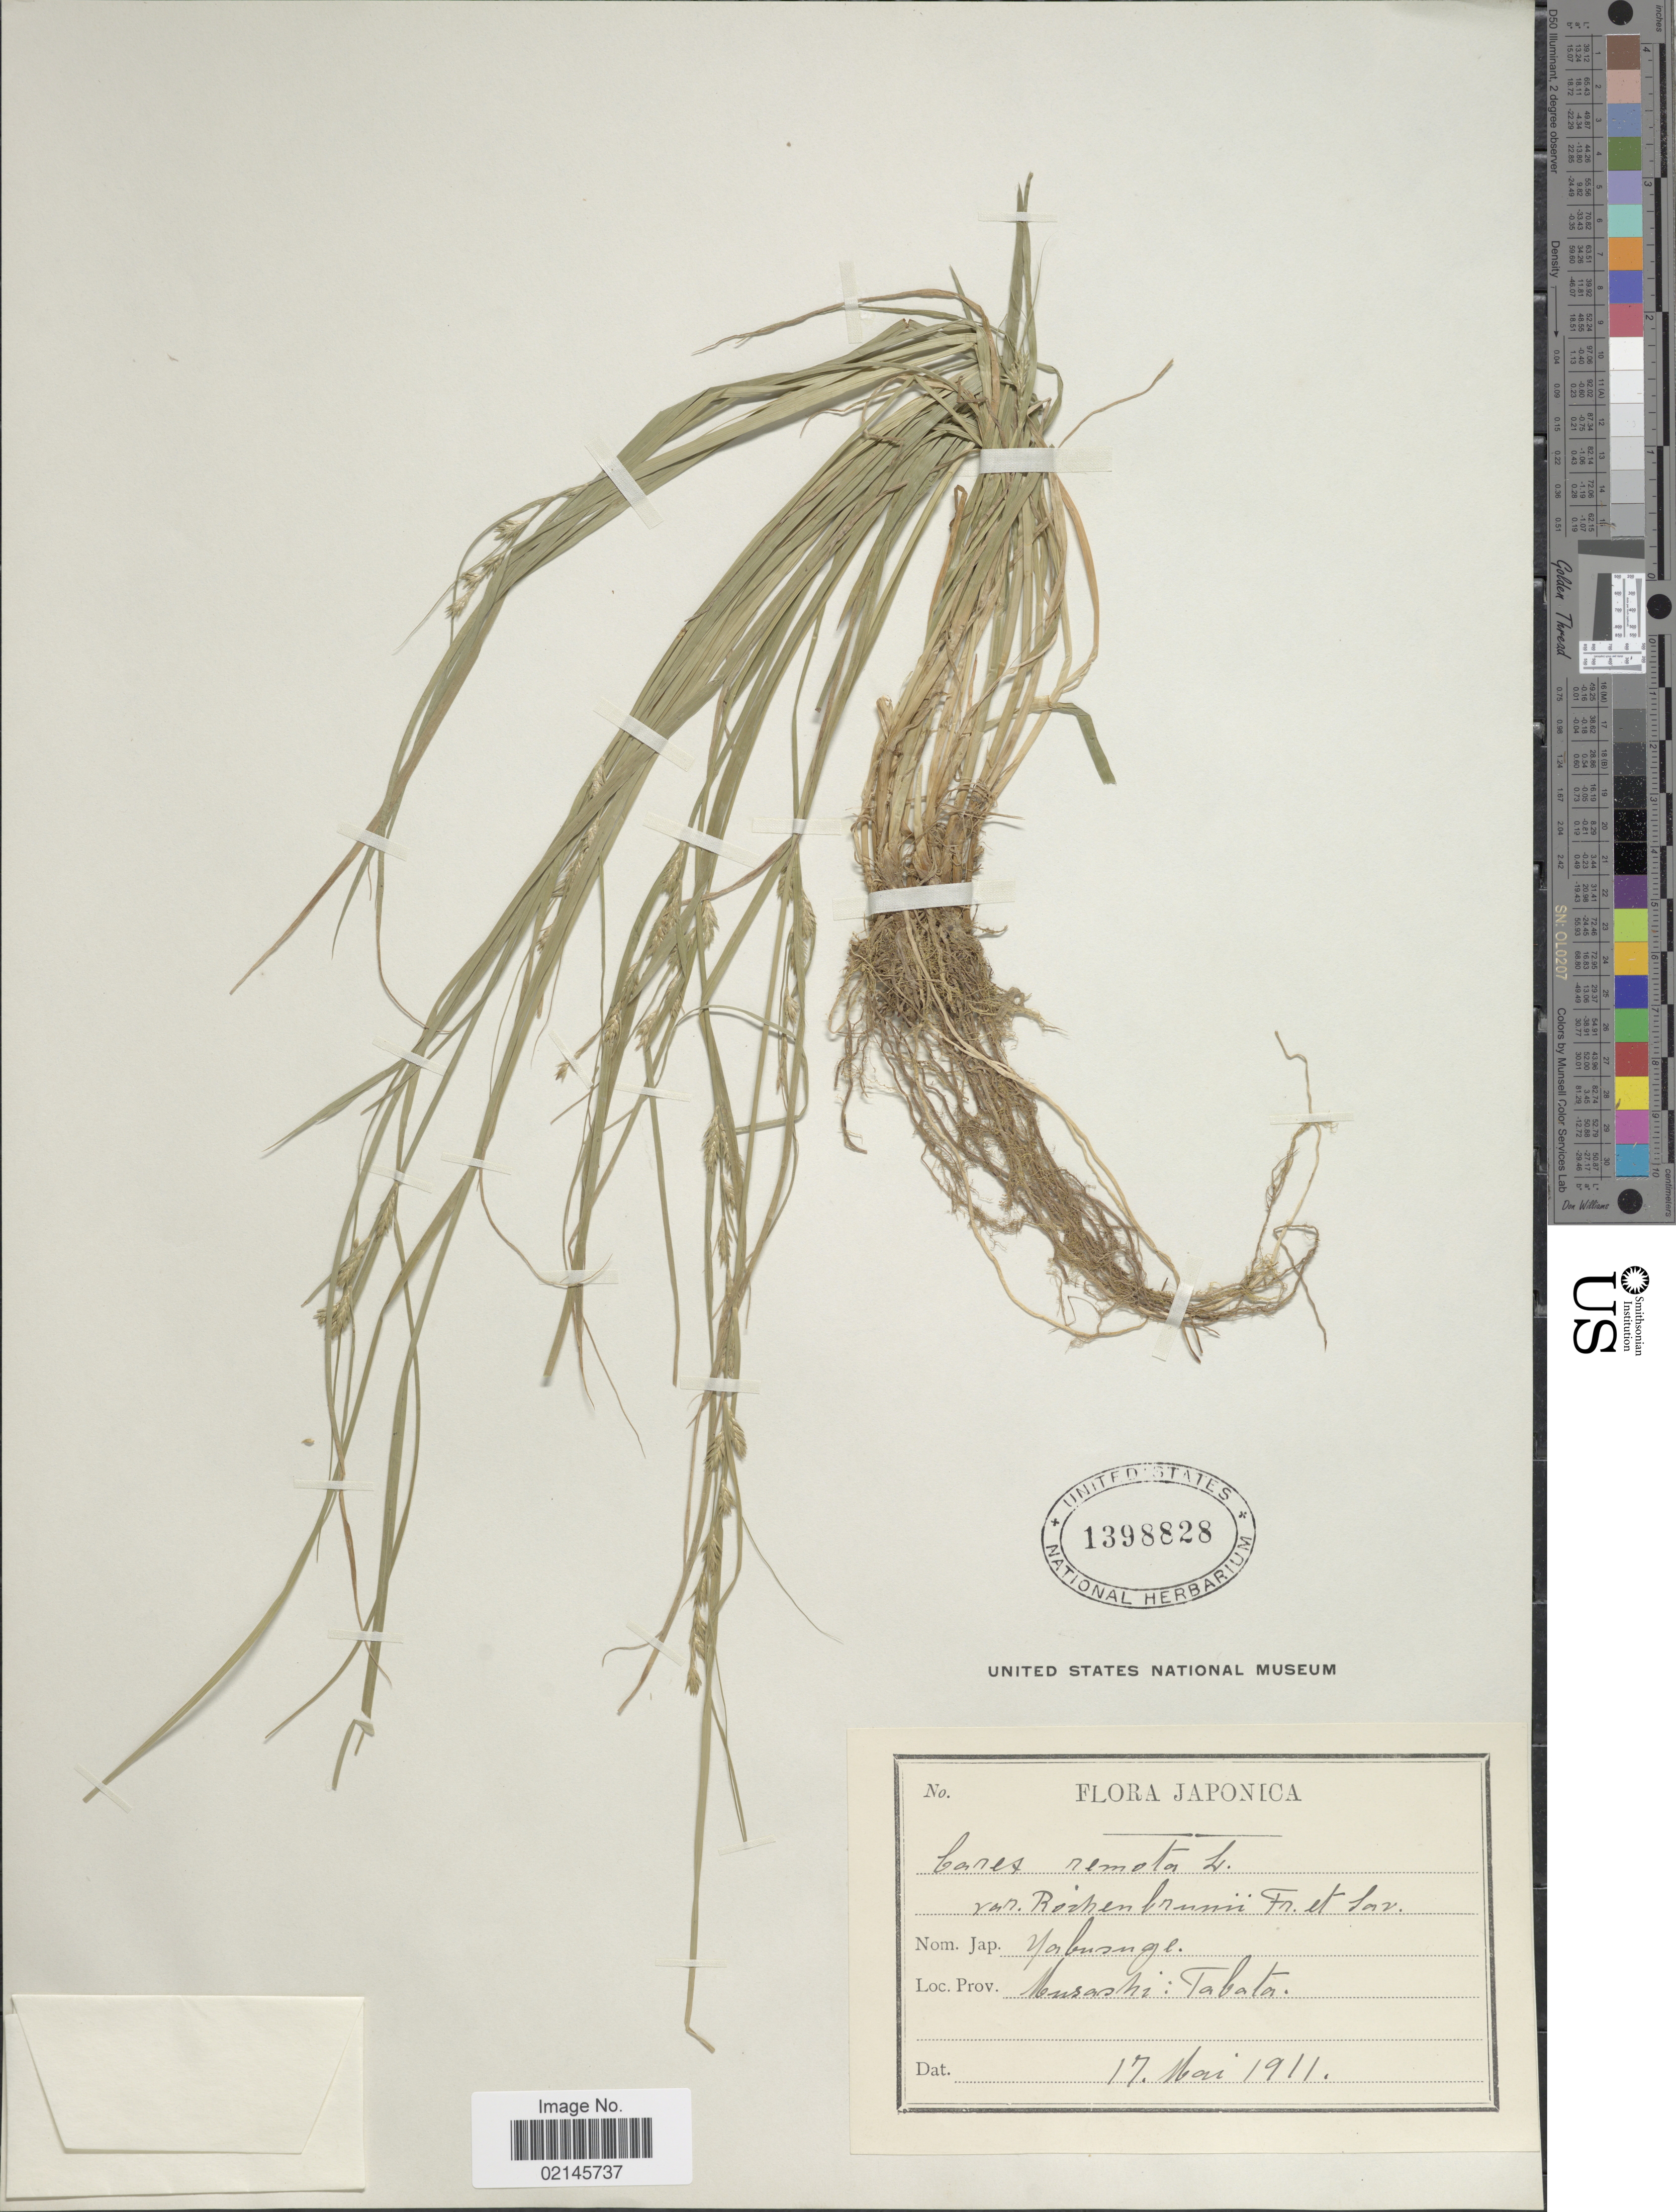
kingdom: Plantae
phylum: Tracheophyta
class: Liliopsida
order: Poales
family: Cyperaceae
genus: Carex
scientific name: Carex remota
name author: L.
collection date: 1911-05-17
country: Japan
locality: Musashi, Tabata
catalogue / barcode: US 1398828